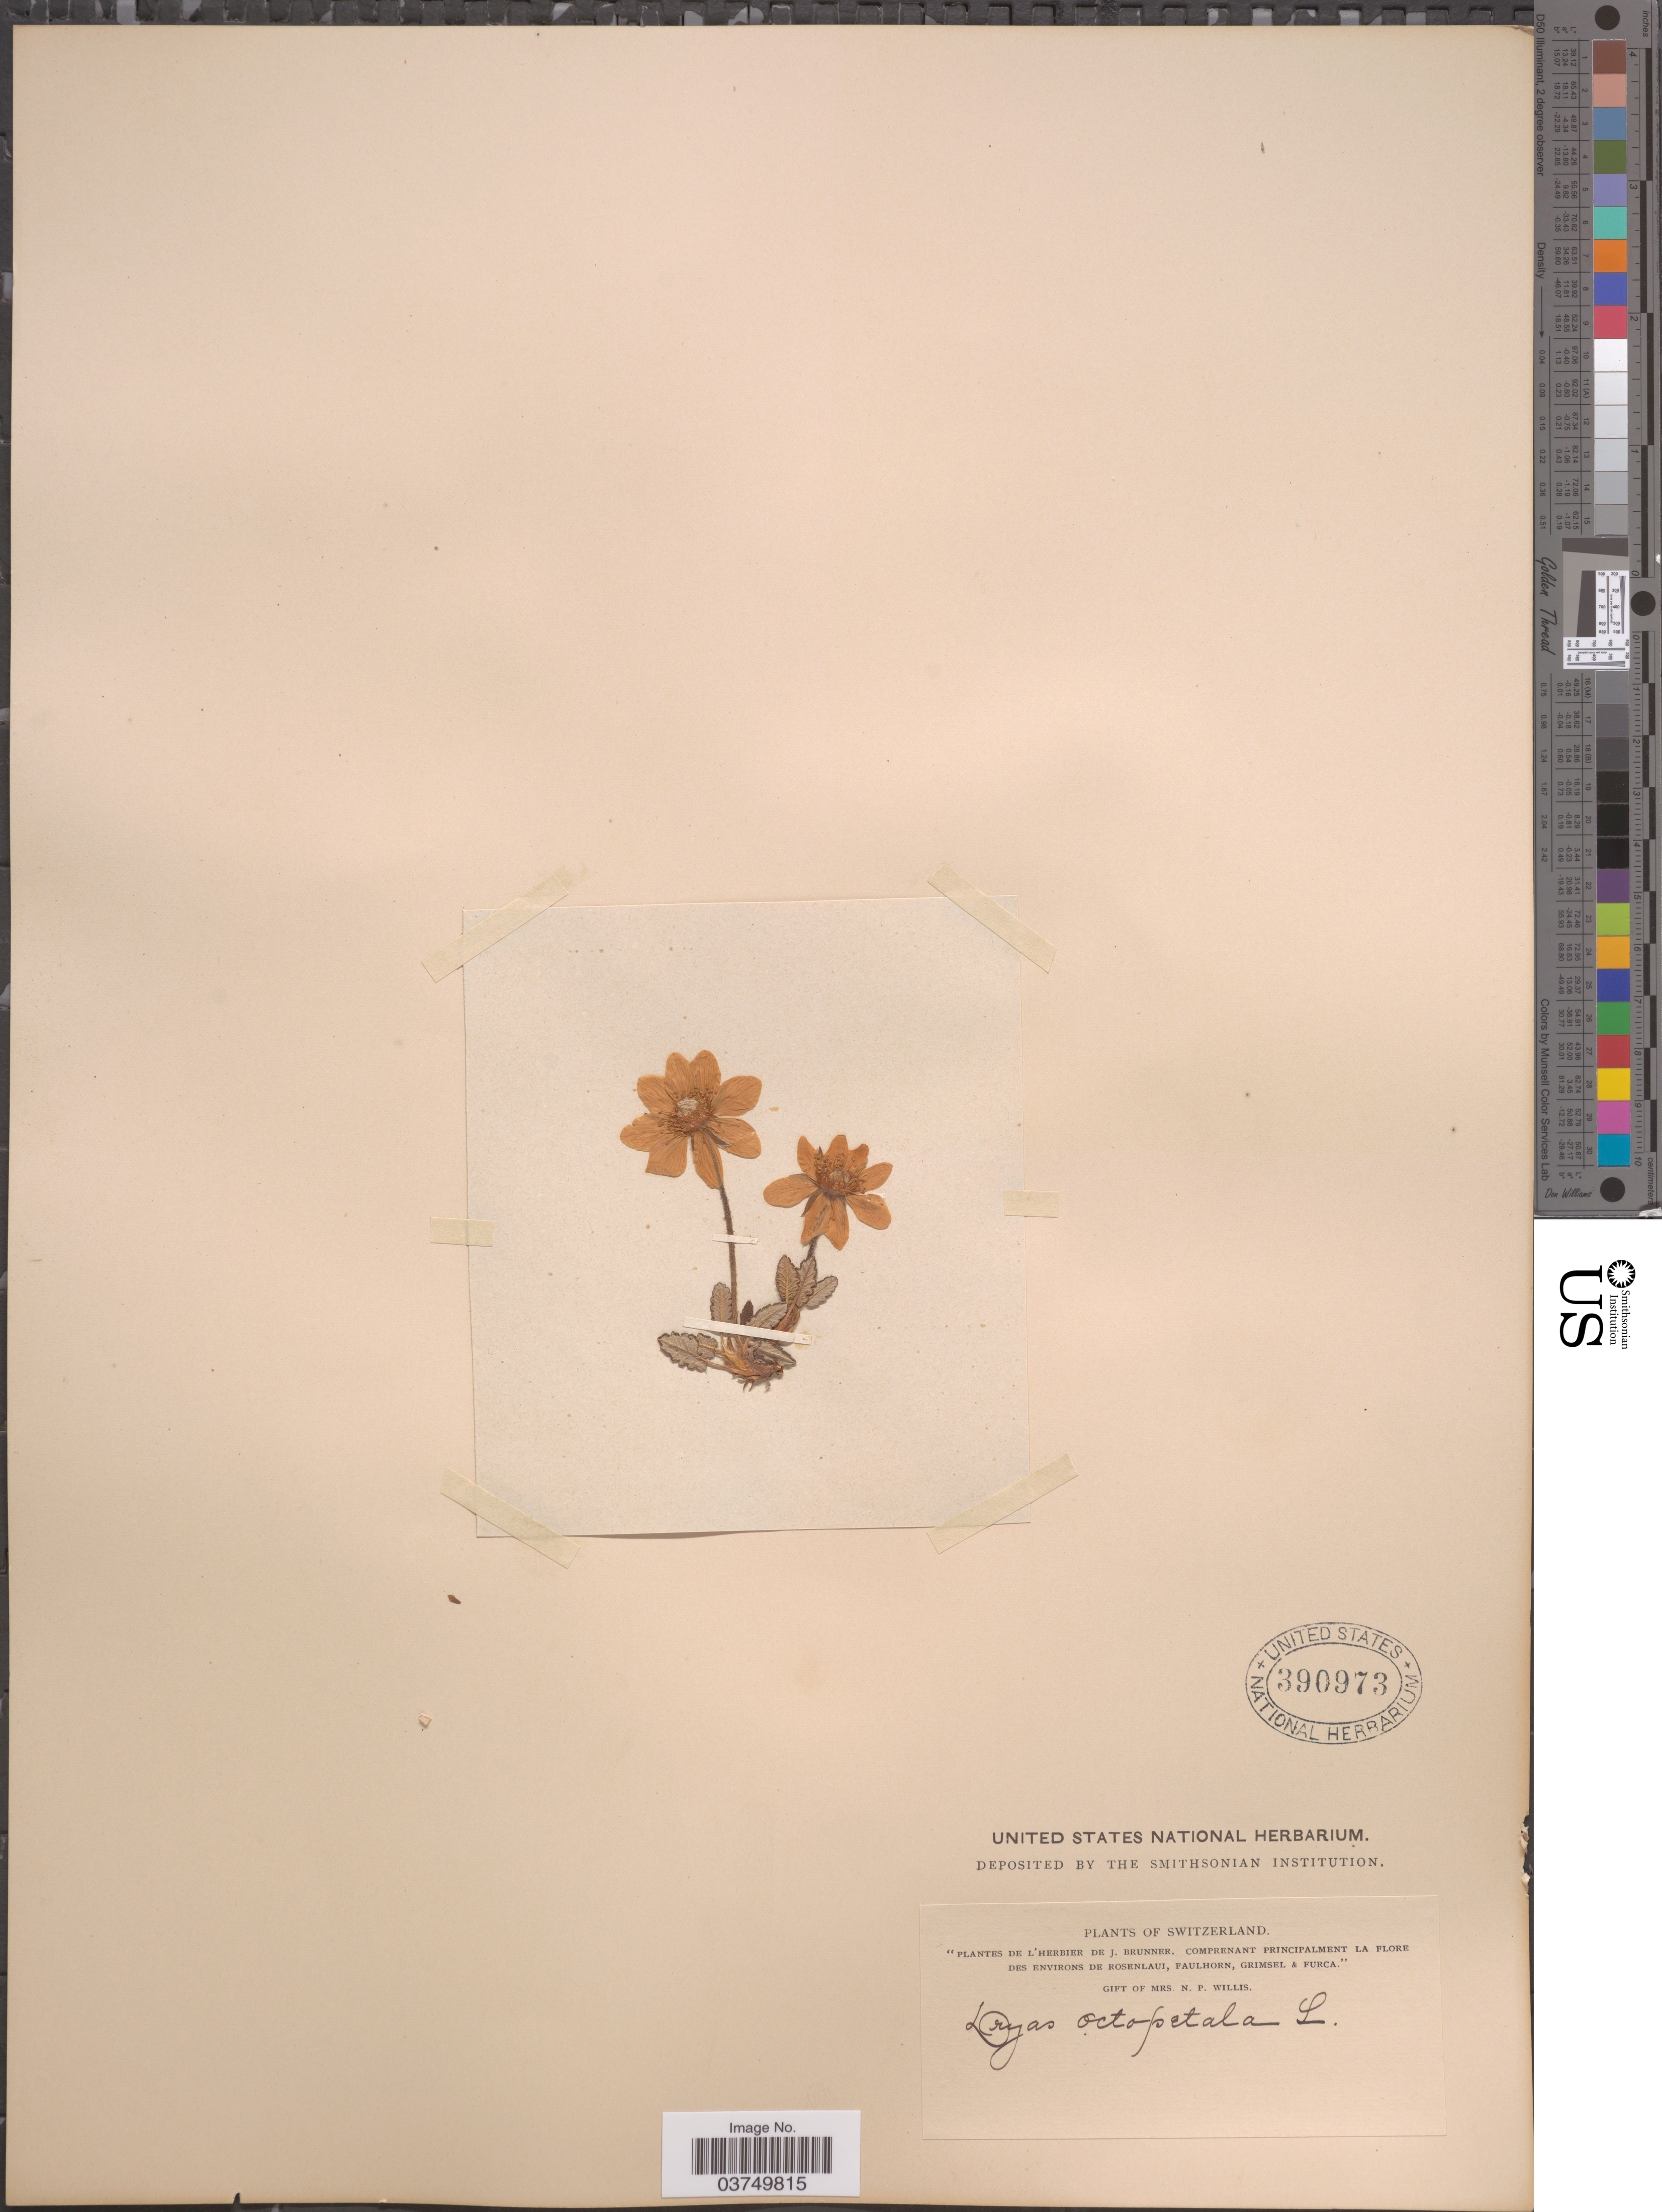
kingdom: Plantae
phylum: Tracheophyta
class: Magnoliopsida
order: Rosales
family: Rosaceae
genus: Dryas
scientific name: Dryas octopetala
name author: L.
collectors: ex herb. J. Brunner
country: Switzerland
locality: Des Environs de Rosenlaui, Faulhorn, Grimsel & Furca.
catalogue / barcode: US 390973